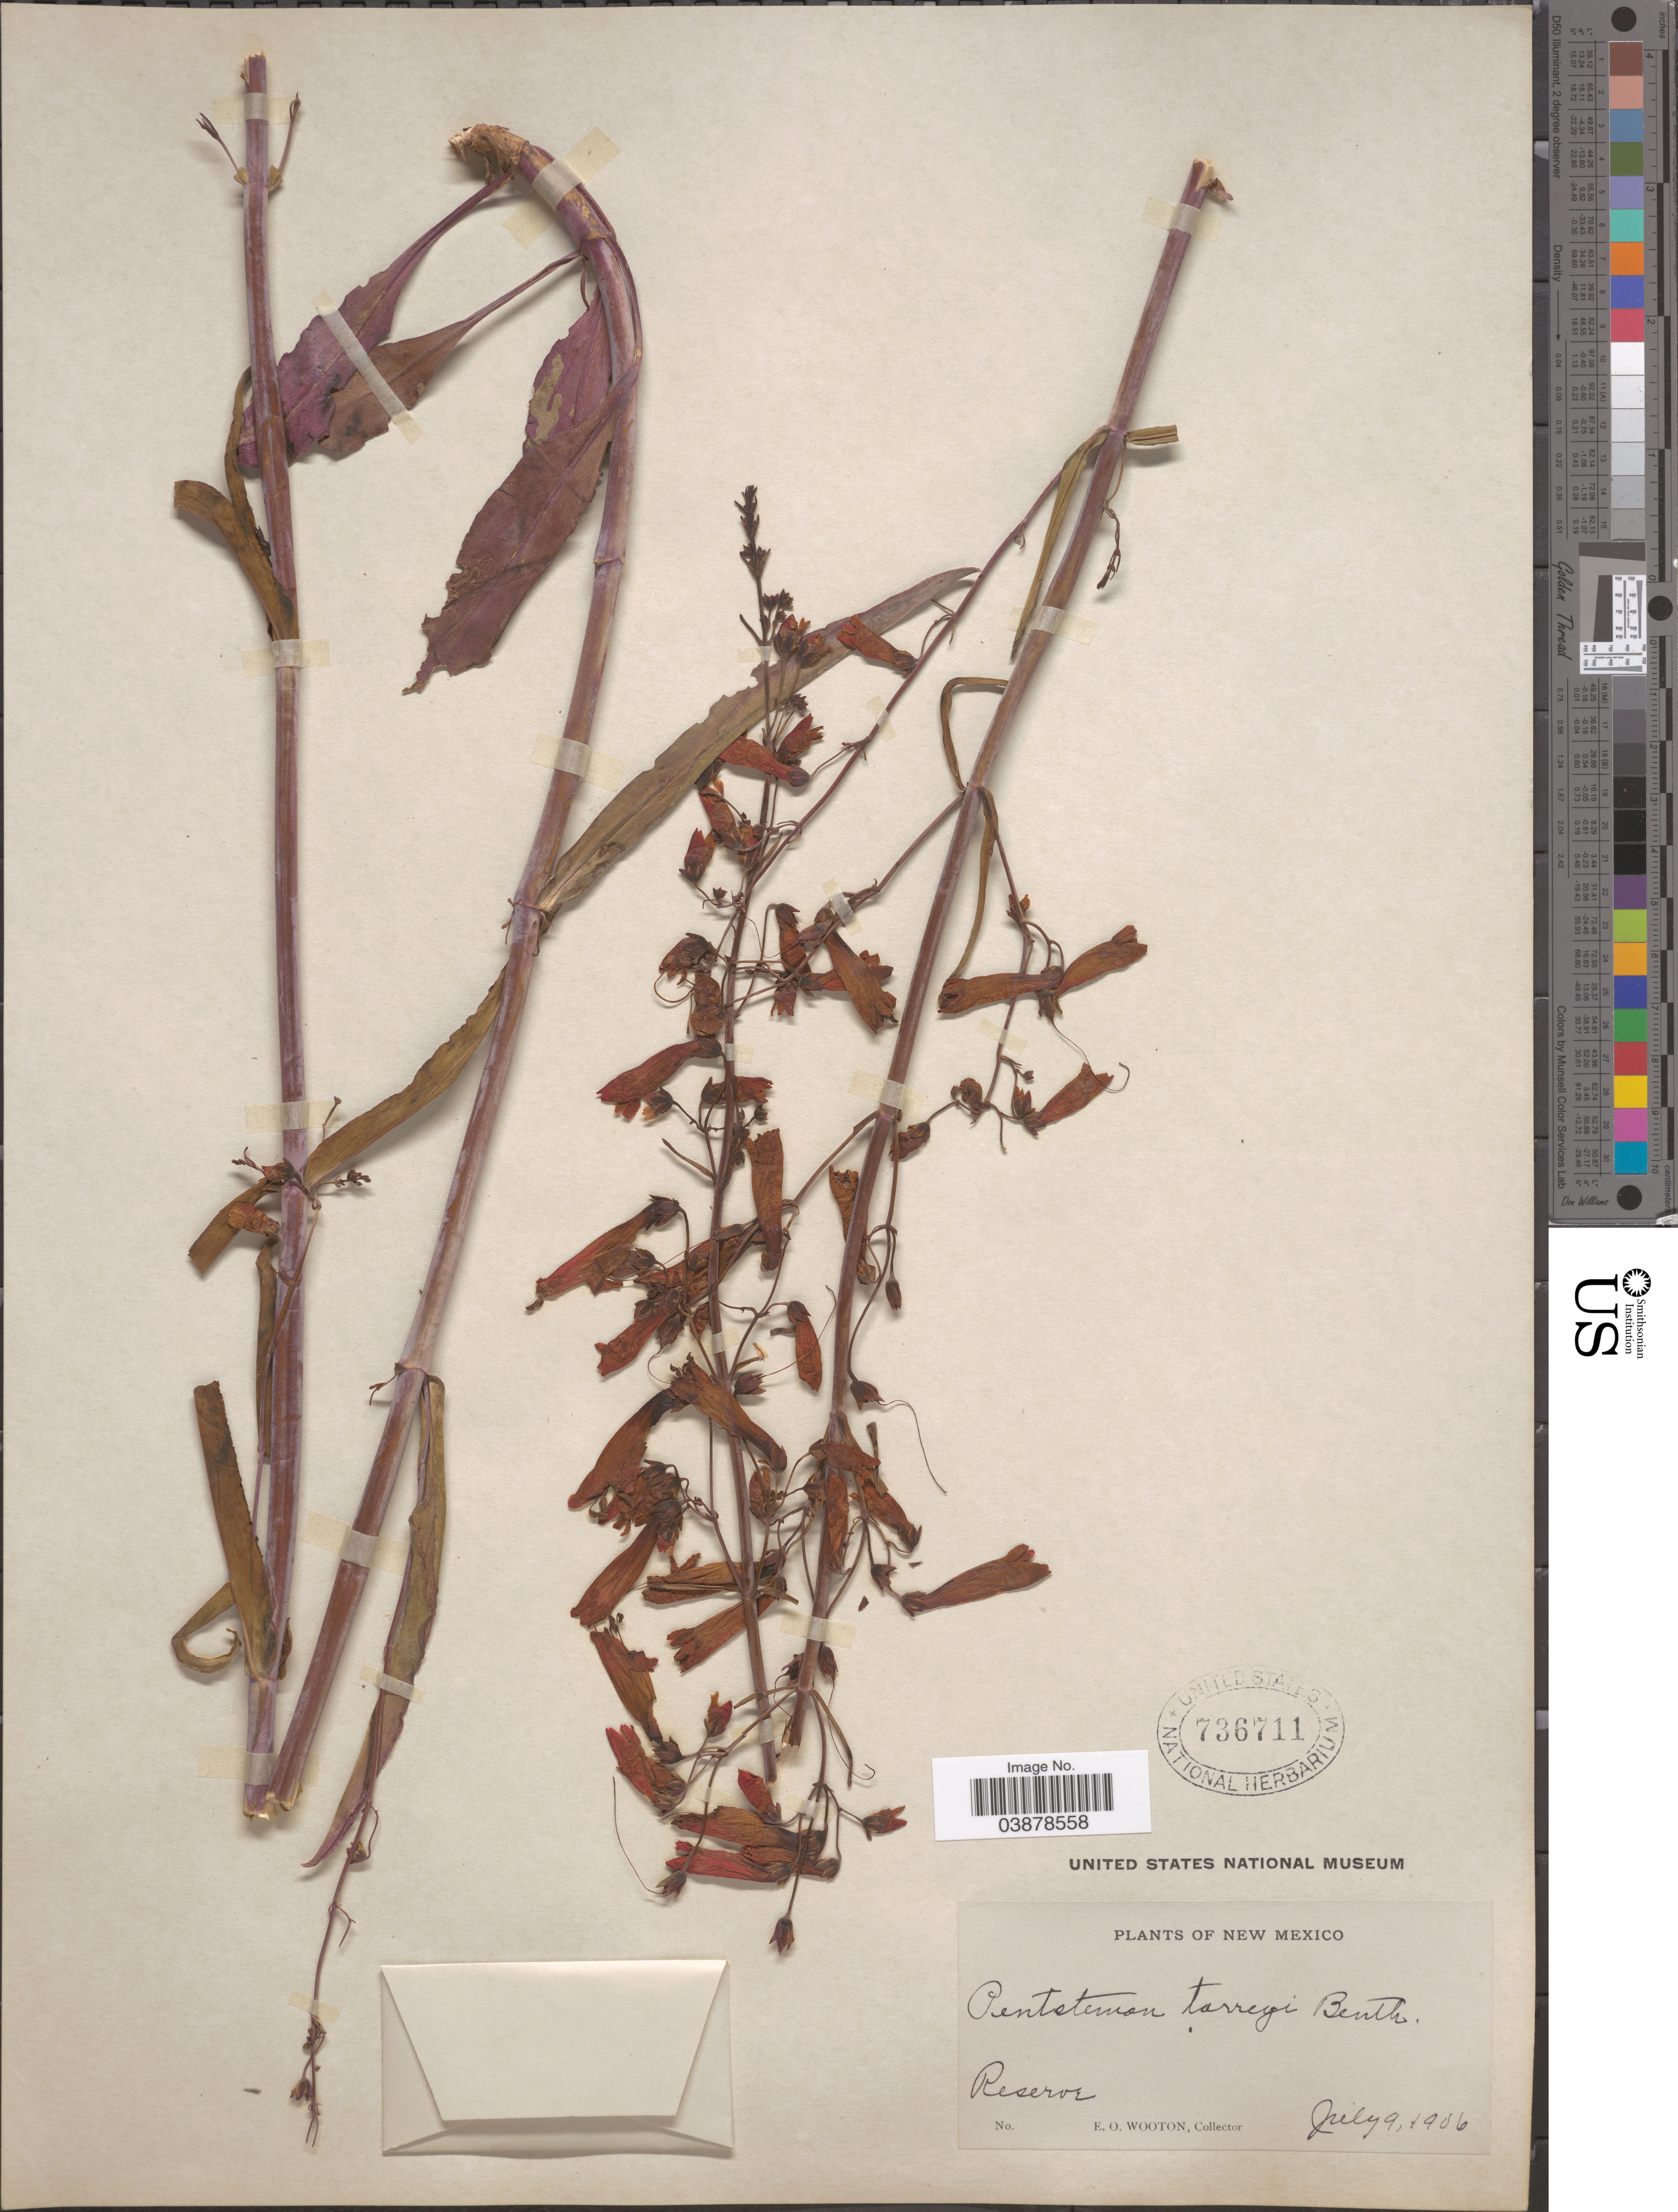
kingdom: Plantae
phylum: Tracheophyta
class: Magnoliopsida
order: Lamiales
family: Plantaginaceae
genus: Penstemon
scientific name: Penstemon torreyi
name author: Benth.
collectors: E. O. Wooton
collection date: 1906-07-09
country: United States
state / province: New Mexico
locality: Reserve.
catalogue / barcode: US 736711